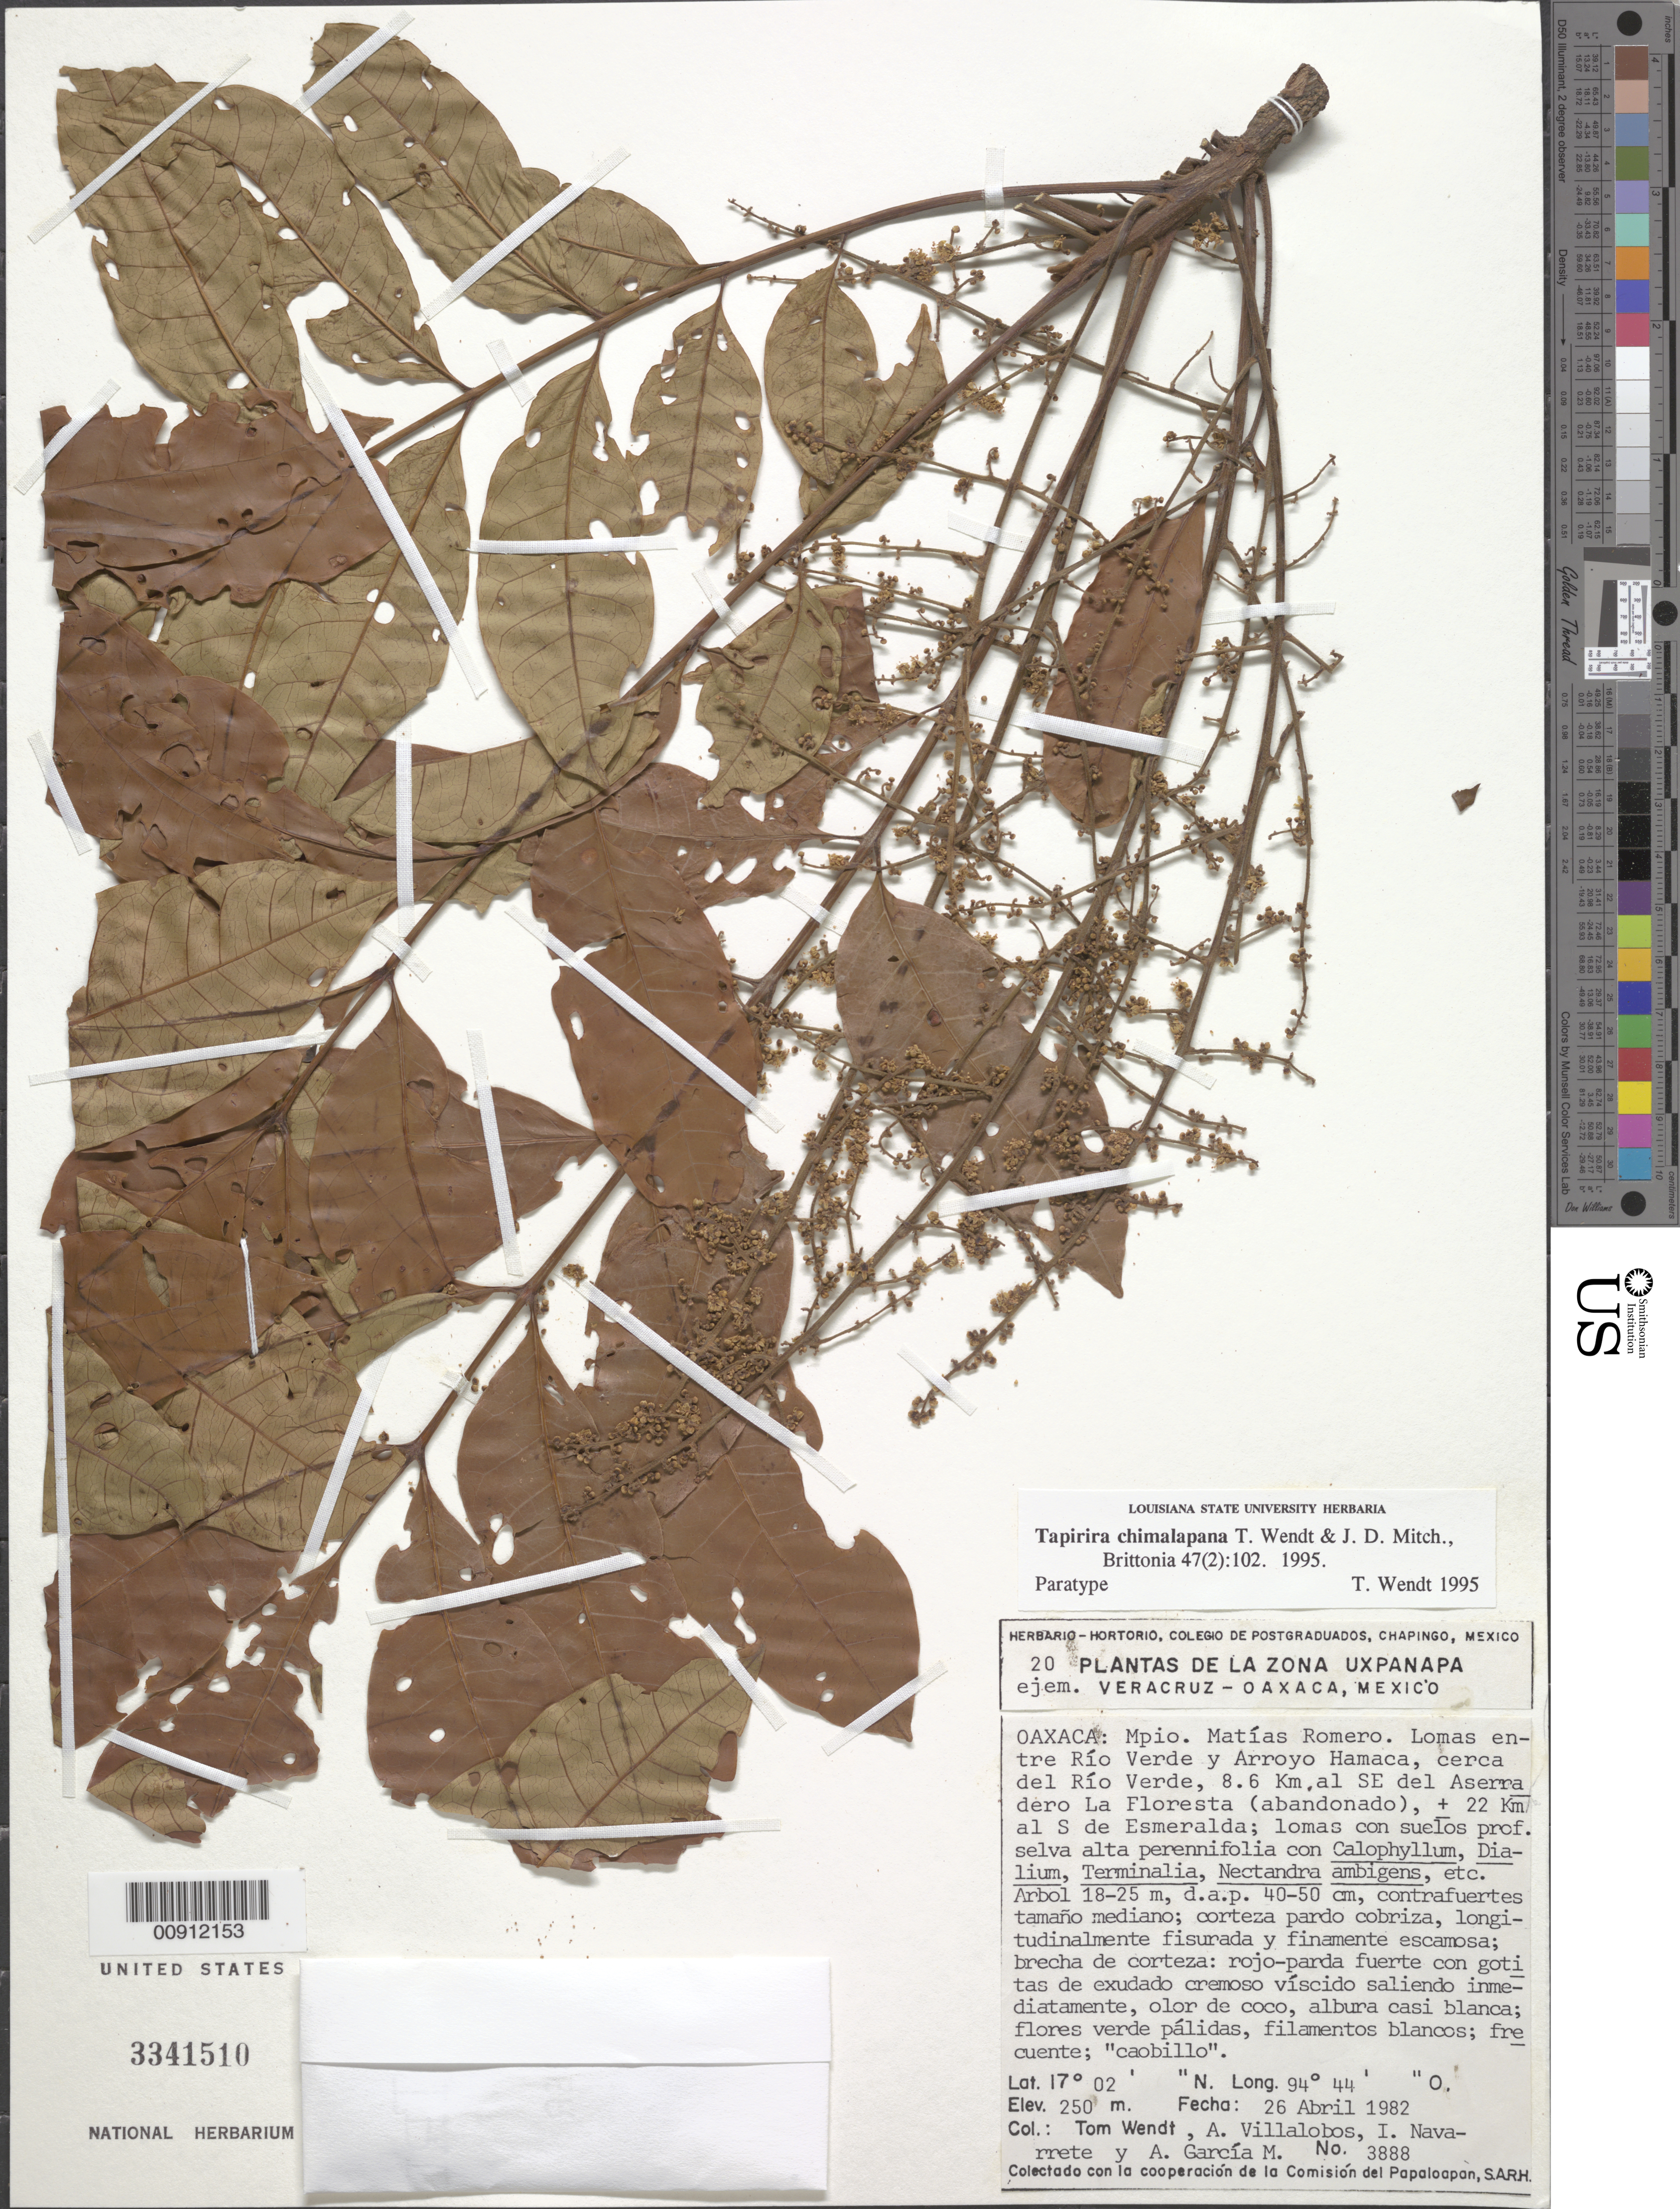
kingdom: Plantae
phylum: Tracheophyta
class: Magnoliopsida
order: Sapindales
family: Anacardiaceae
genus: Tapirira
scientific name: Tapirira chimalapana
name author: T. Wendt & J.D. Mitch.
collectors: T. L. Wendt, A. Villalobos, I. Navarrete & M. A. García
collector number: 3888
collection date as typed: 26 Apr 1982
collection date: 1982-04-26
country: Mexico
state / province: Oaxaca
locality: Oaxaca: Mpio. Matías Romero. Lomas entre Río Verde y Arroyo Hamaca, cerca del Río Verde, 8.6 km al SE del Aserradero La Floresta (abandonado), ± 22 km. al S de Esmeralda.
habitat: Lomas con suelos prof. selva alta perennifolia con Calophyllum, Dialium, Terminalia, Nectandra ambigens, etc.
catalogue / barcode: US 3341510